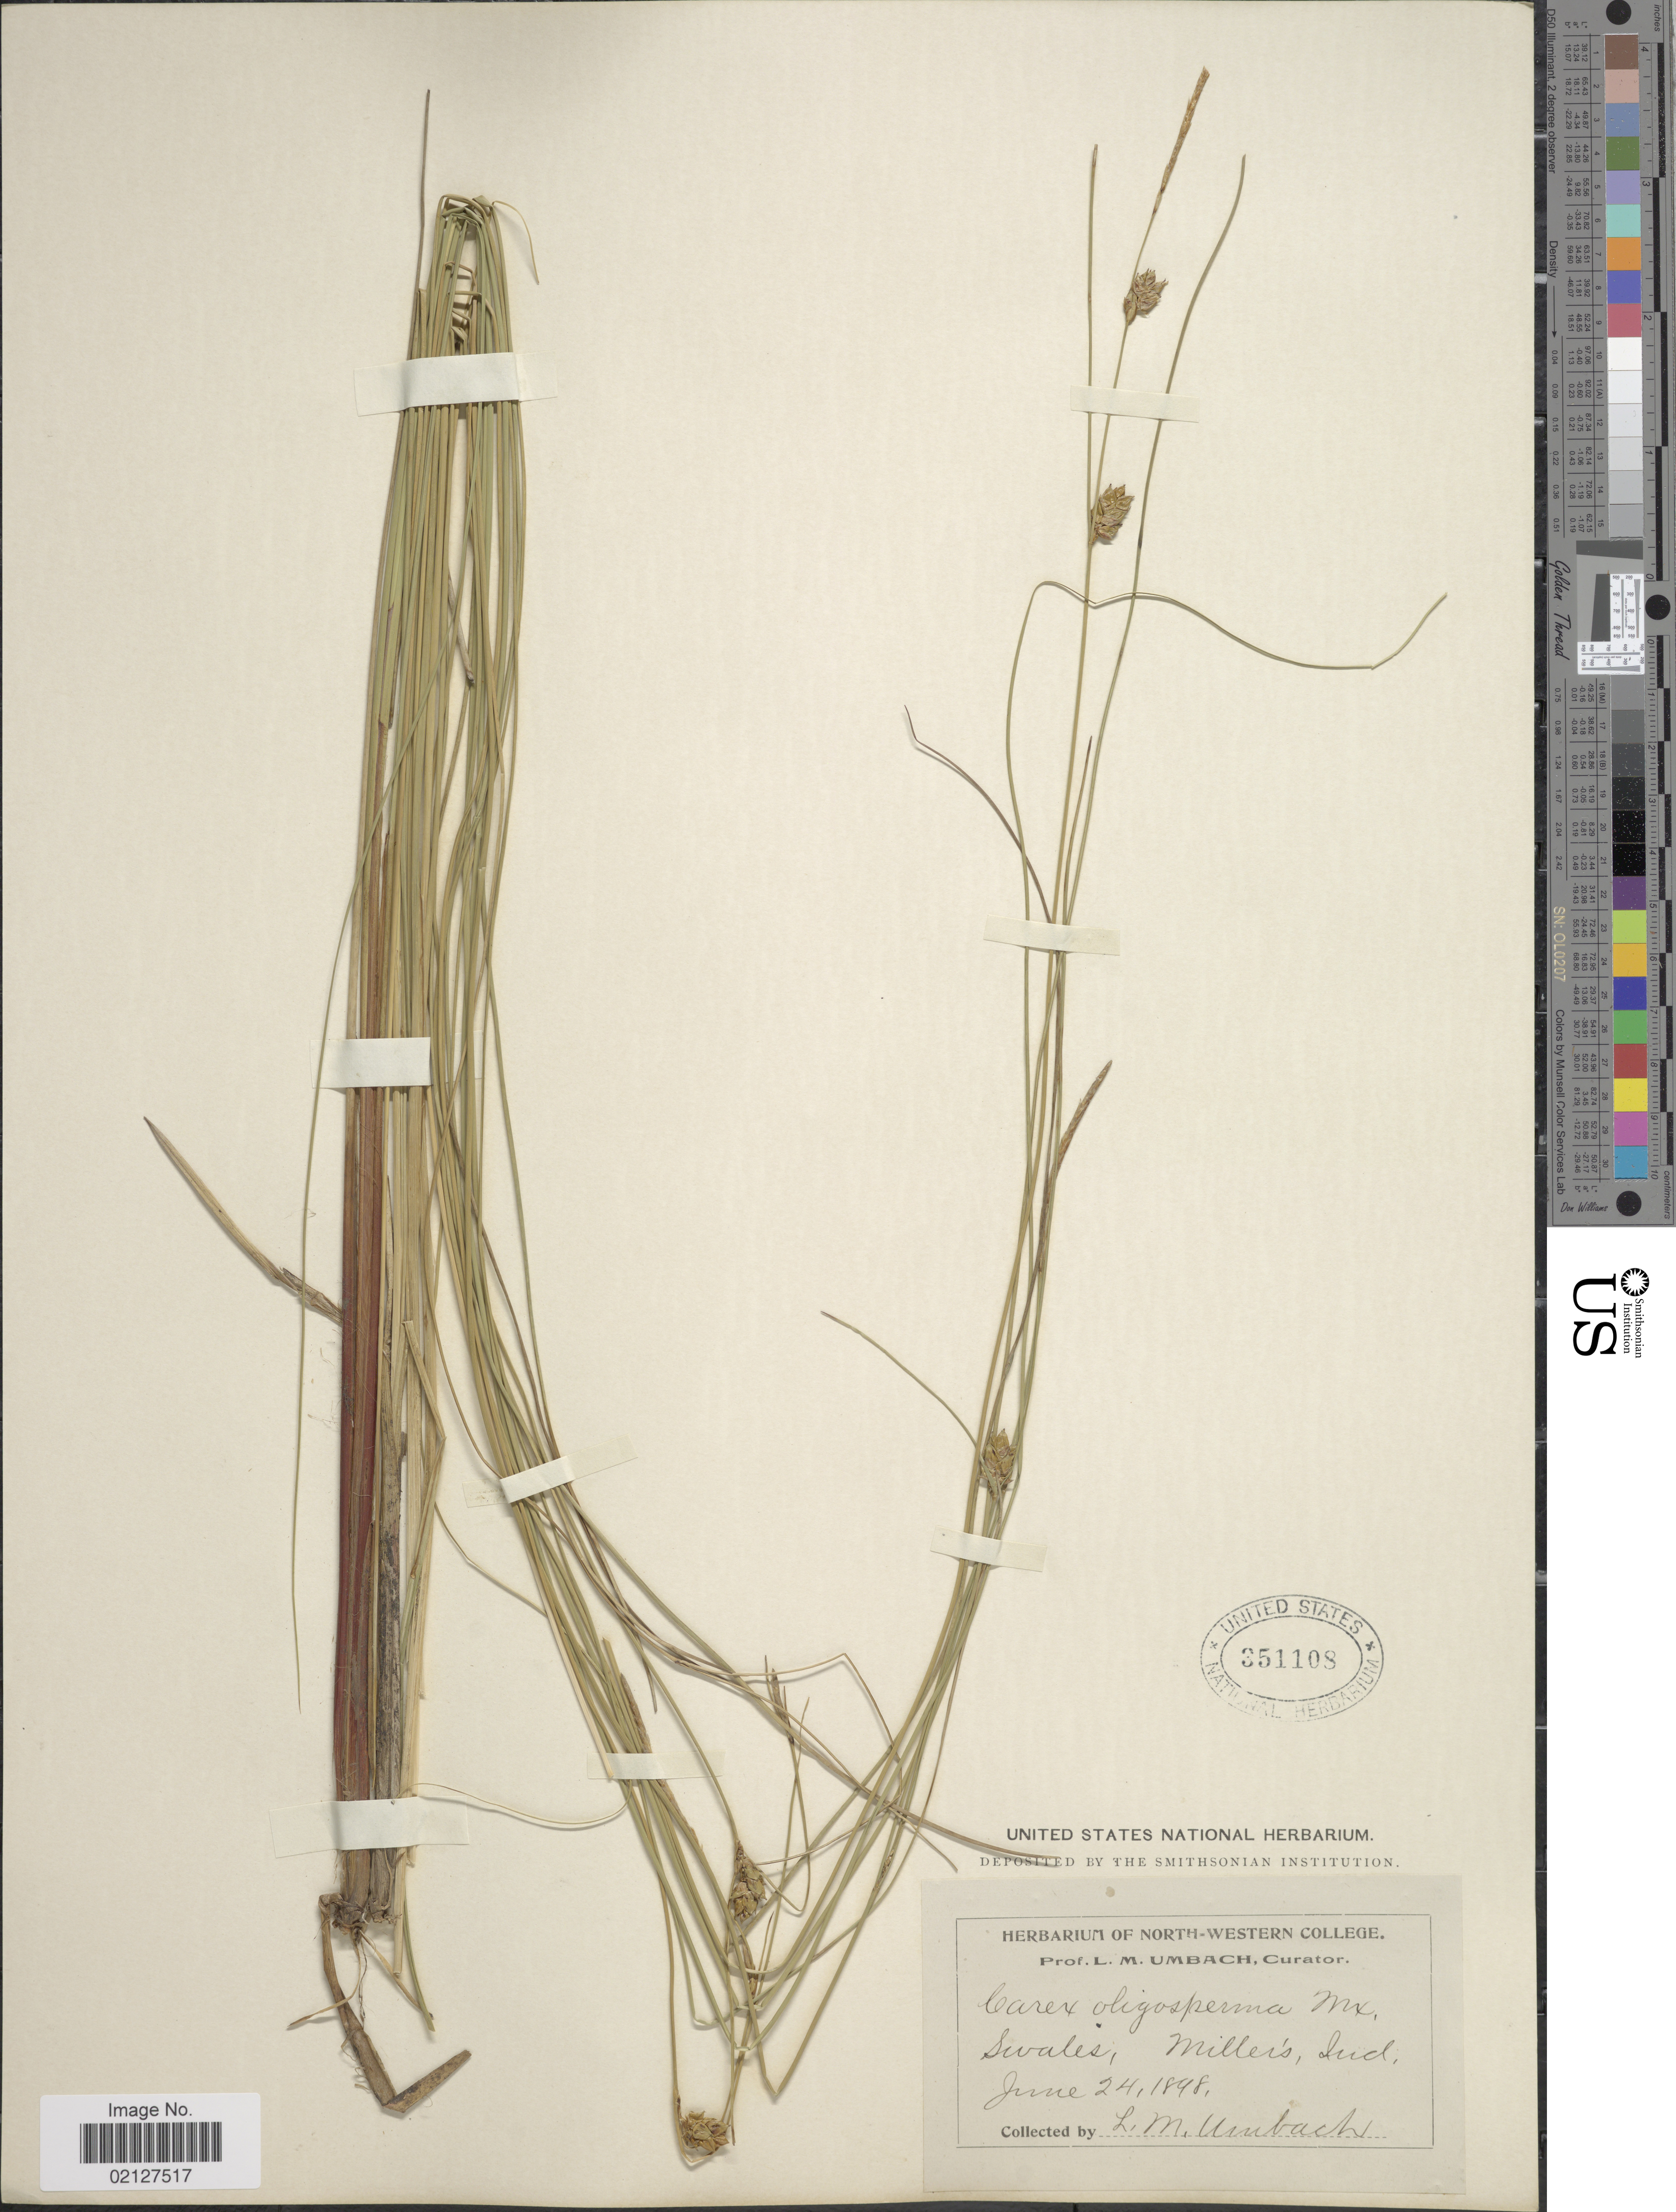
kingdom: Plantae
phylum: Tracheophyta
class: Liliopsida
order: Poales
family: Cyperaceae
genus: Carex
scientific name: Carex oligosperma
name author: Michx.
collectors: L. M. Umbach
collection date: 1898-06-24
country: United States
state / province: Indiana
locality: Swales, Miller's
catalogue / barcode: US 351108